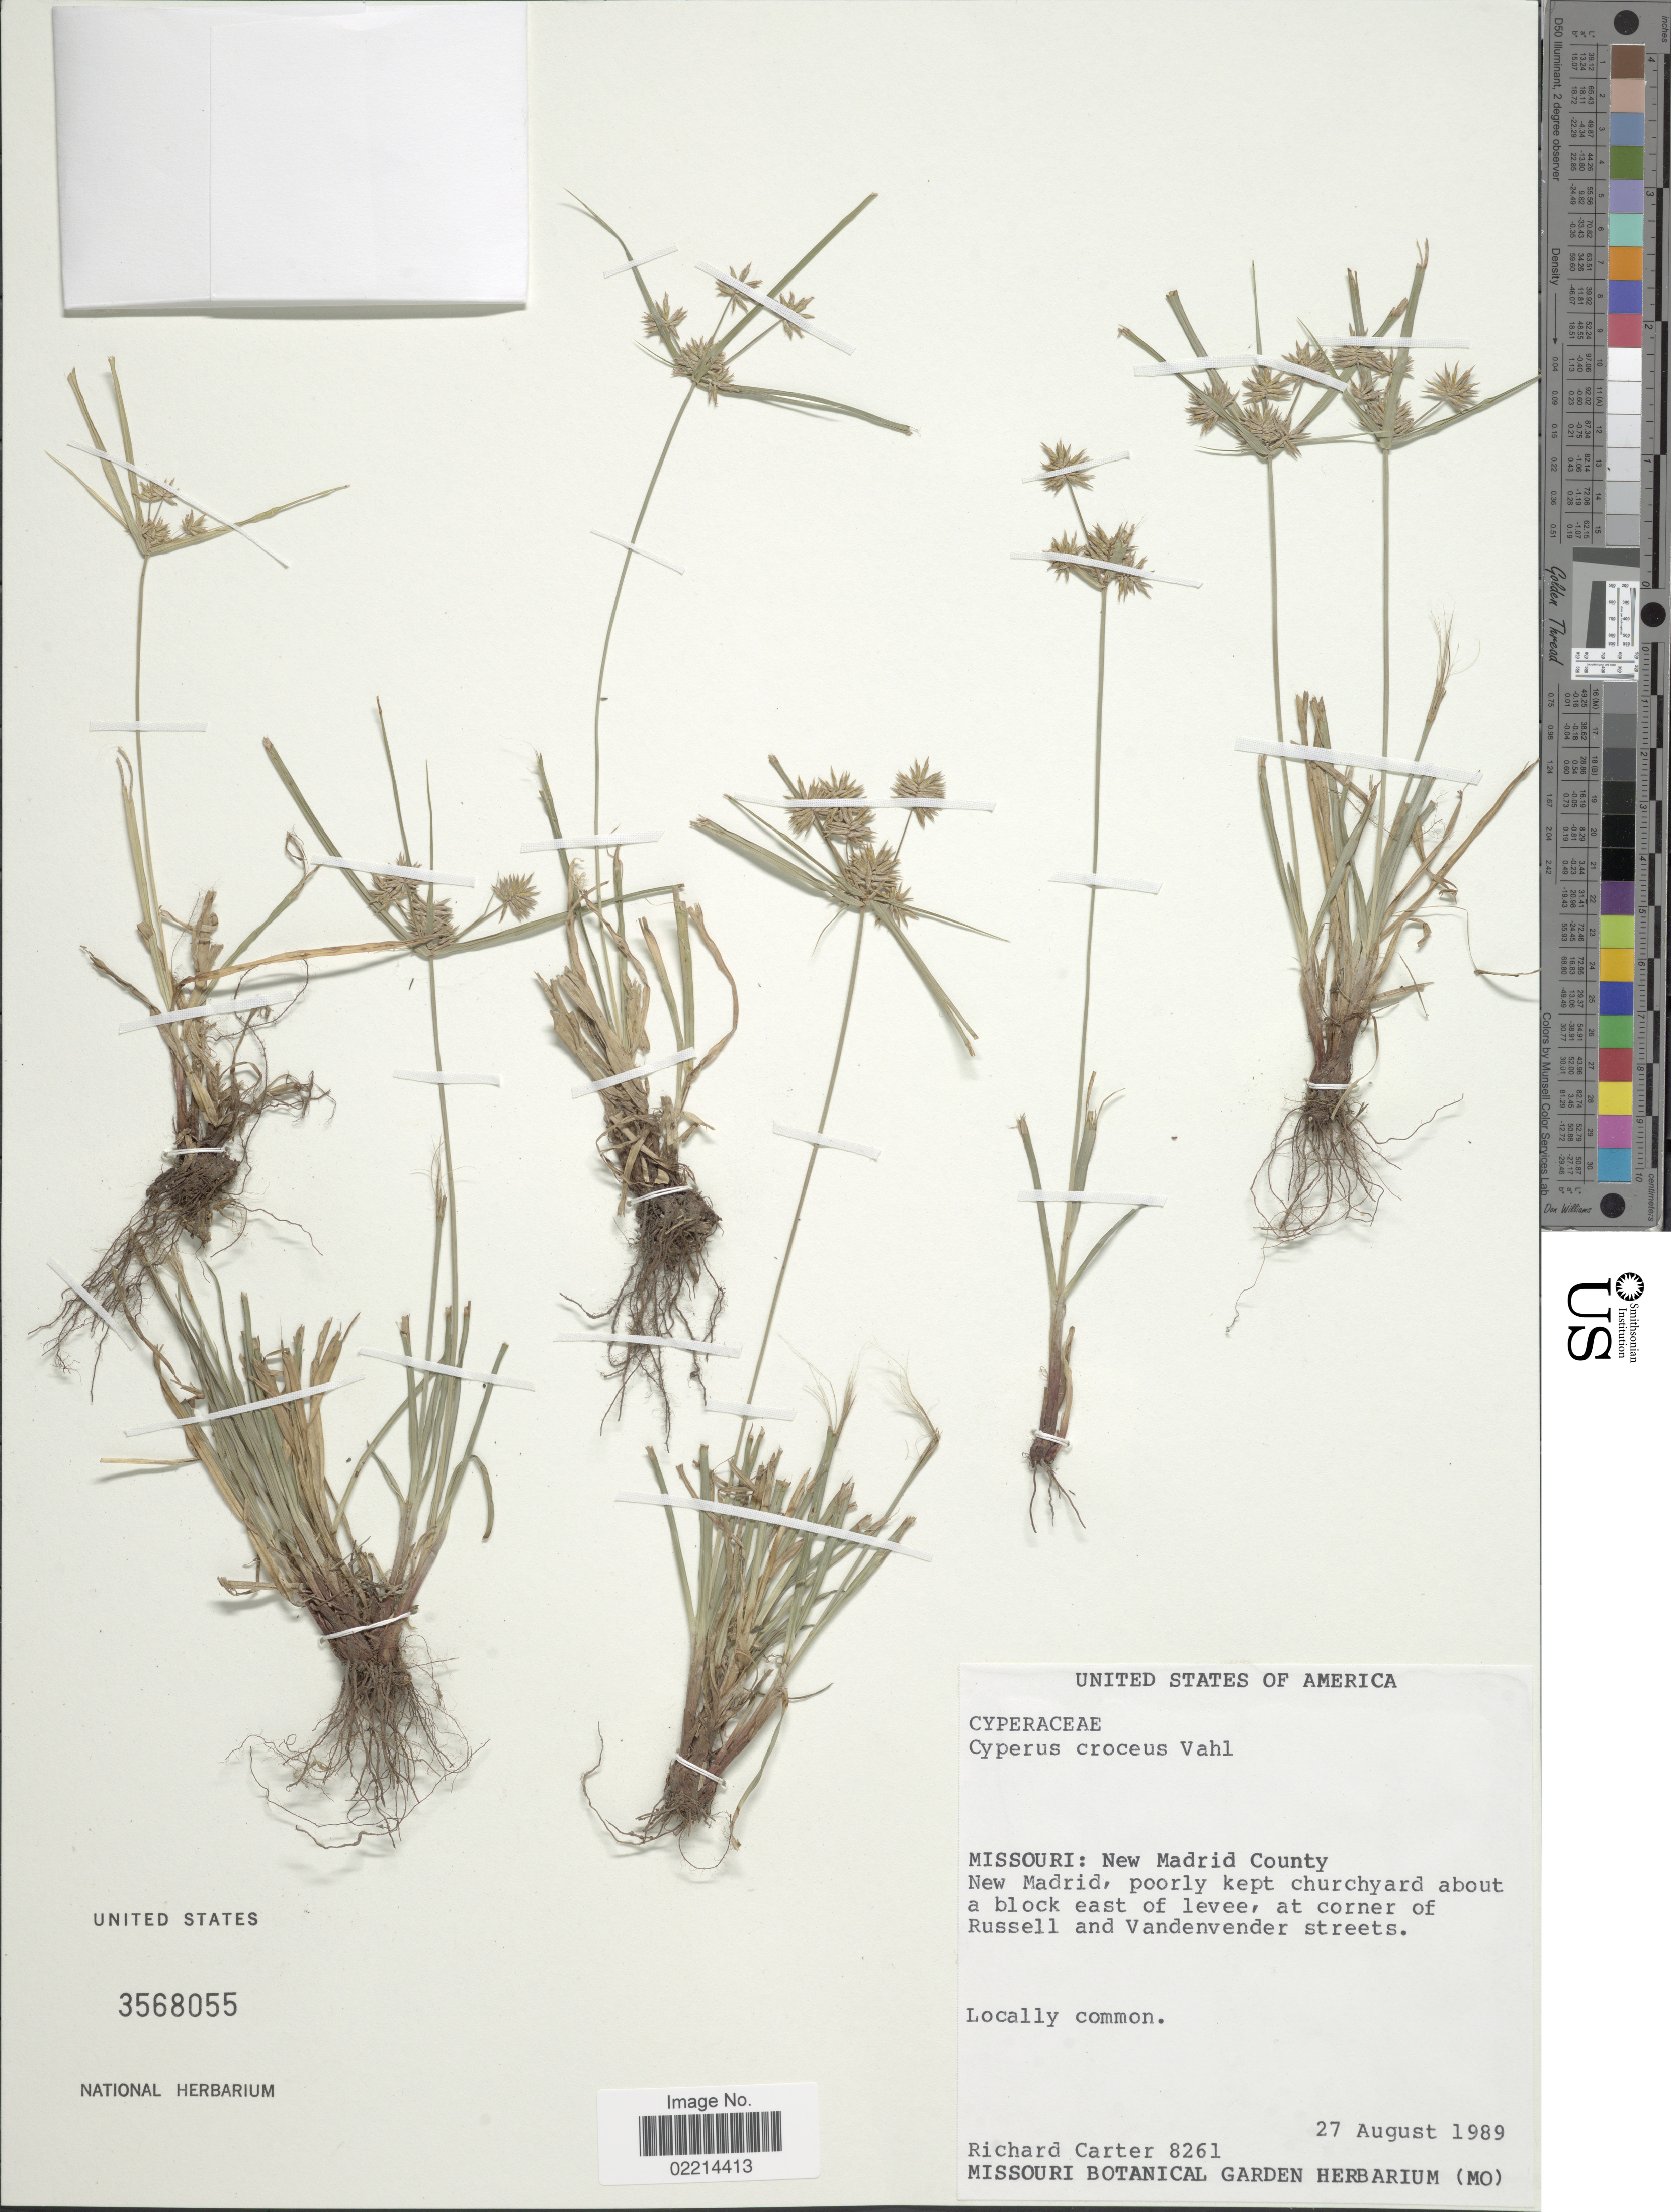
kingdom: Plantae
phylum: Tracheophyta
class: Liliopsida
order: Poales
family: Cyperaceae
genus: Cyperus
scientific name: Cyperus croceus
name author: Vahl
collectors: R. Carter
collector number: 8261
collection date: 1989-08-27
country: United States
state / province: Missouri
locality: New Madrid County, New Madrid, poorly kept churchyard about a block east of levee, at corner of Russell and Vandenvender streets.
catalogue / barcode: US 3568055